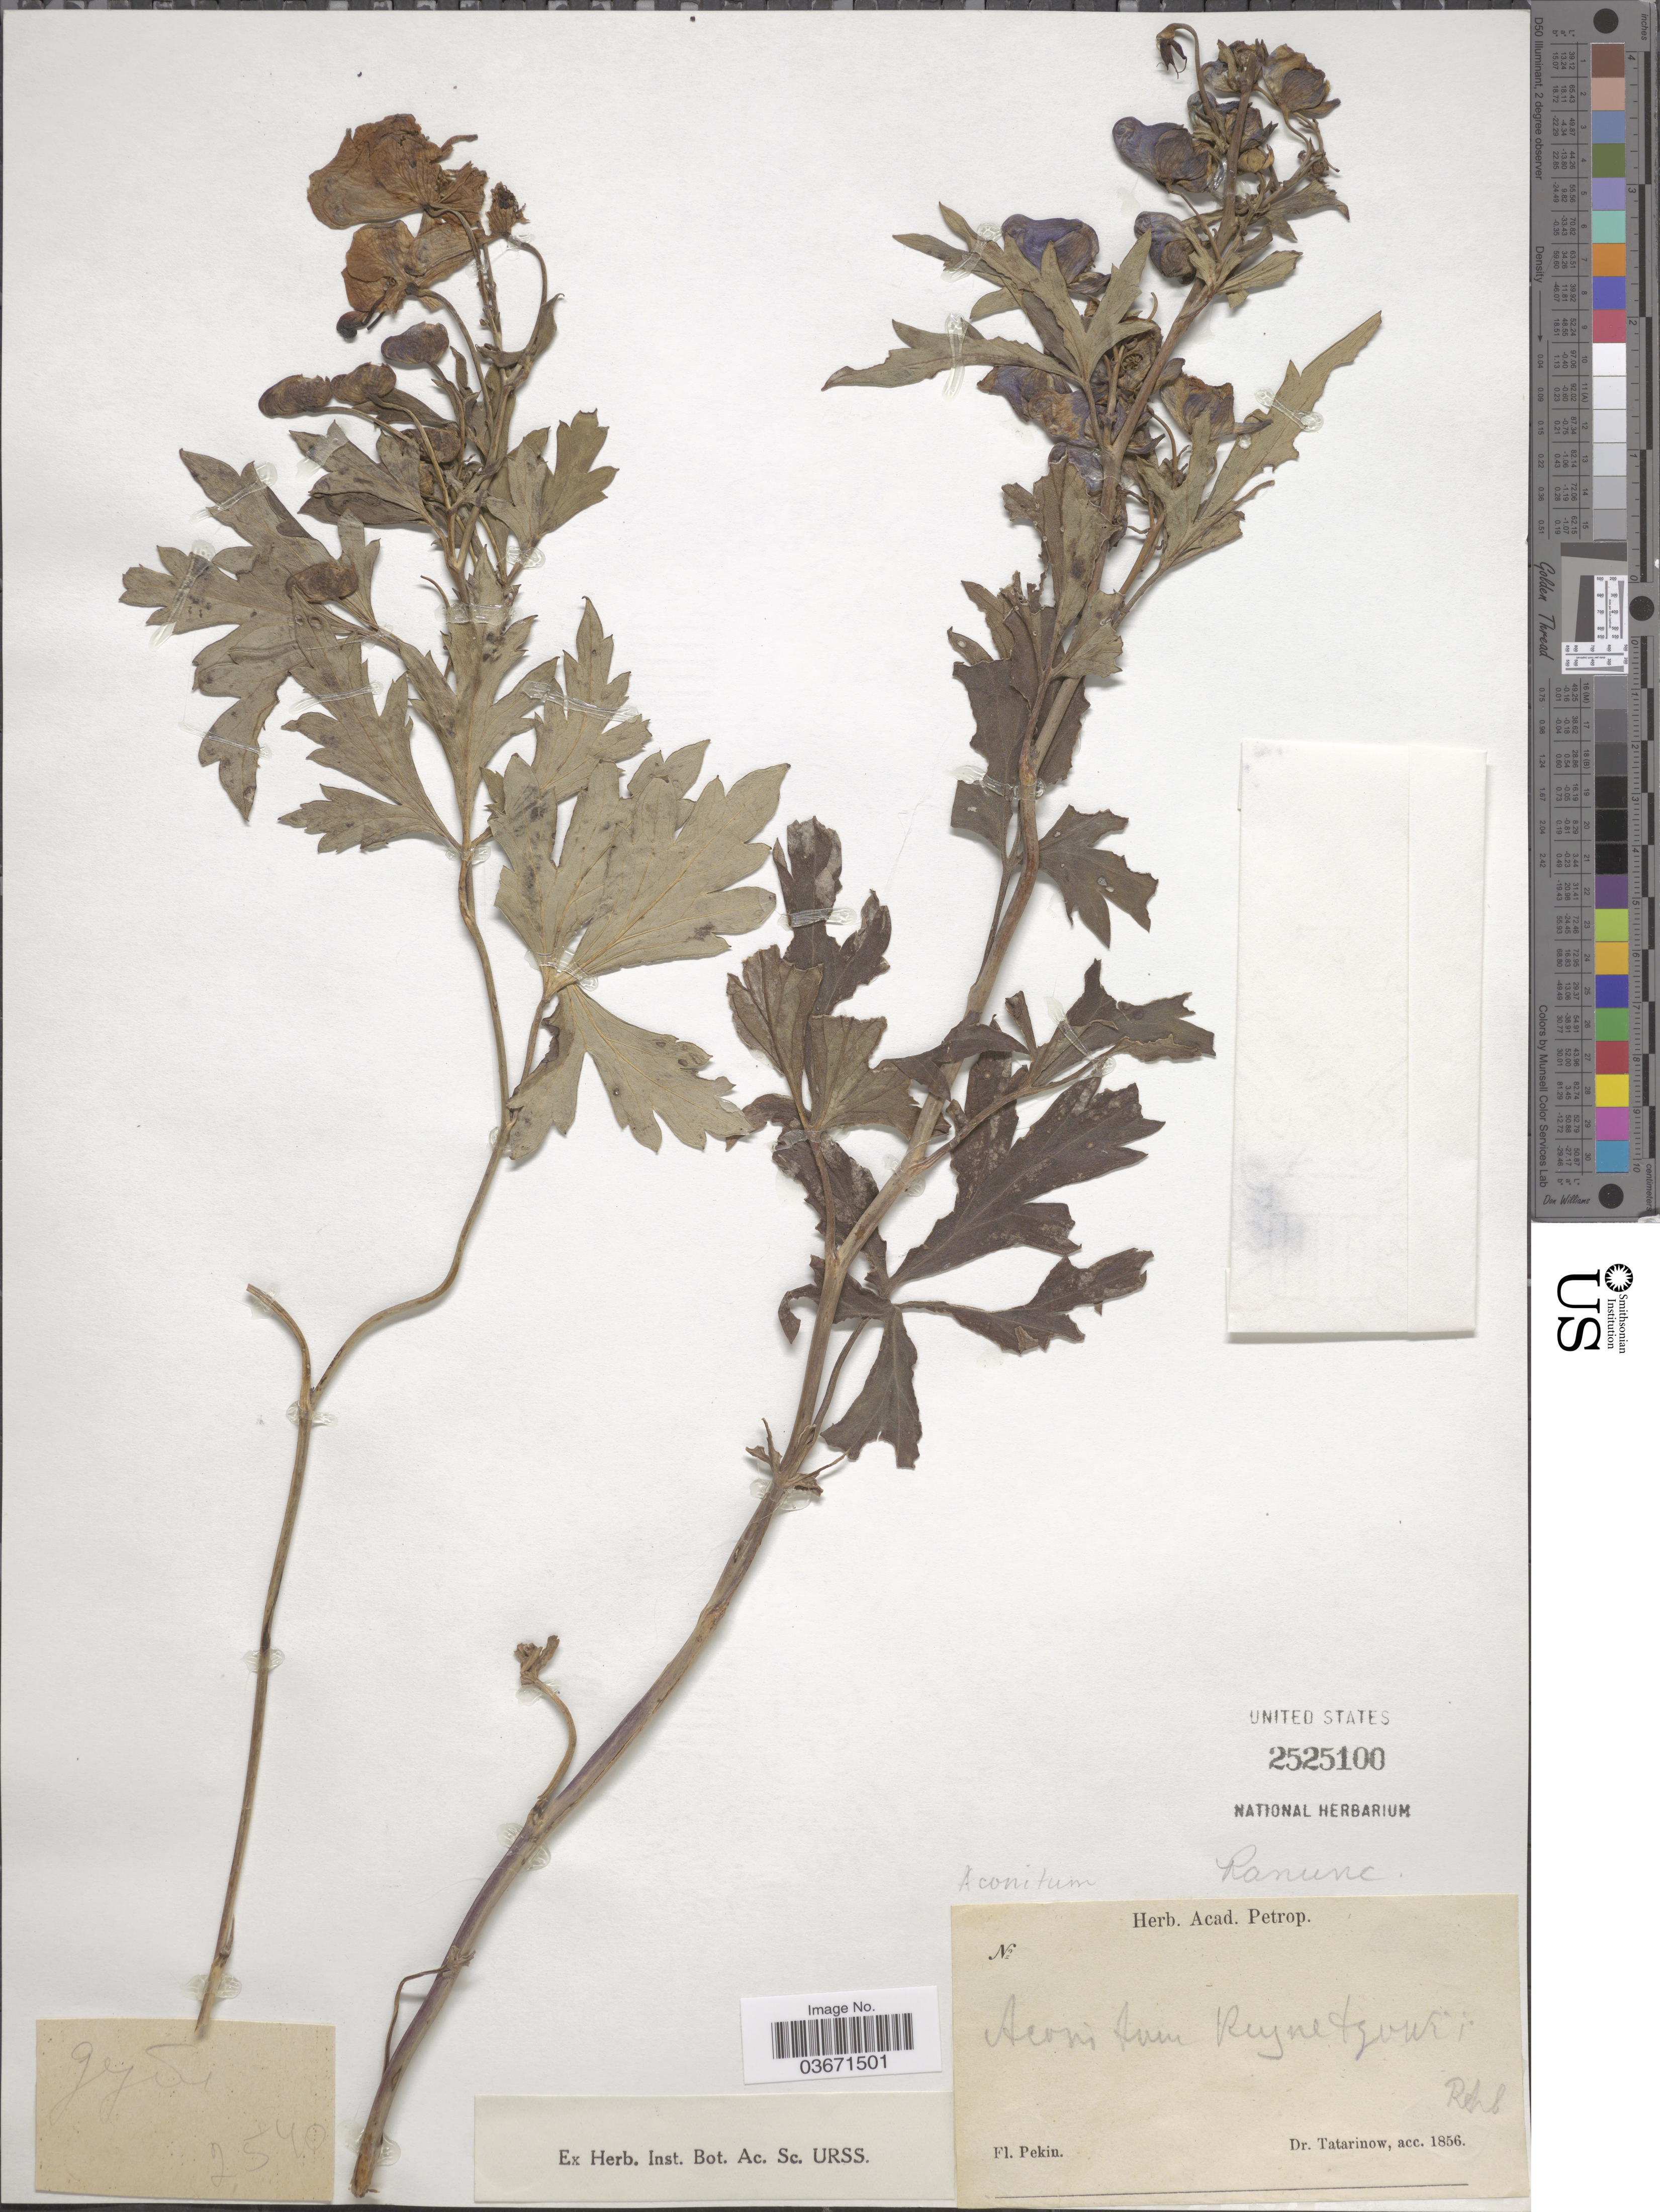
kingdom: Plantae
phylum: Tracheophyta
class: Magnoliopsida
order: Ranunculales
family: Ranunculaceae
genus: Aconitum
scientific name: Aconitum sp.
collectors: -. Tatarinow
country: China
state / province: Beijing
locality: Pekin.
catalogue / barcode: US 2525100